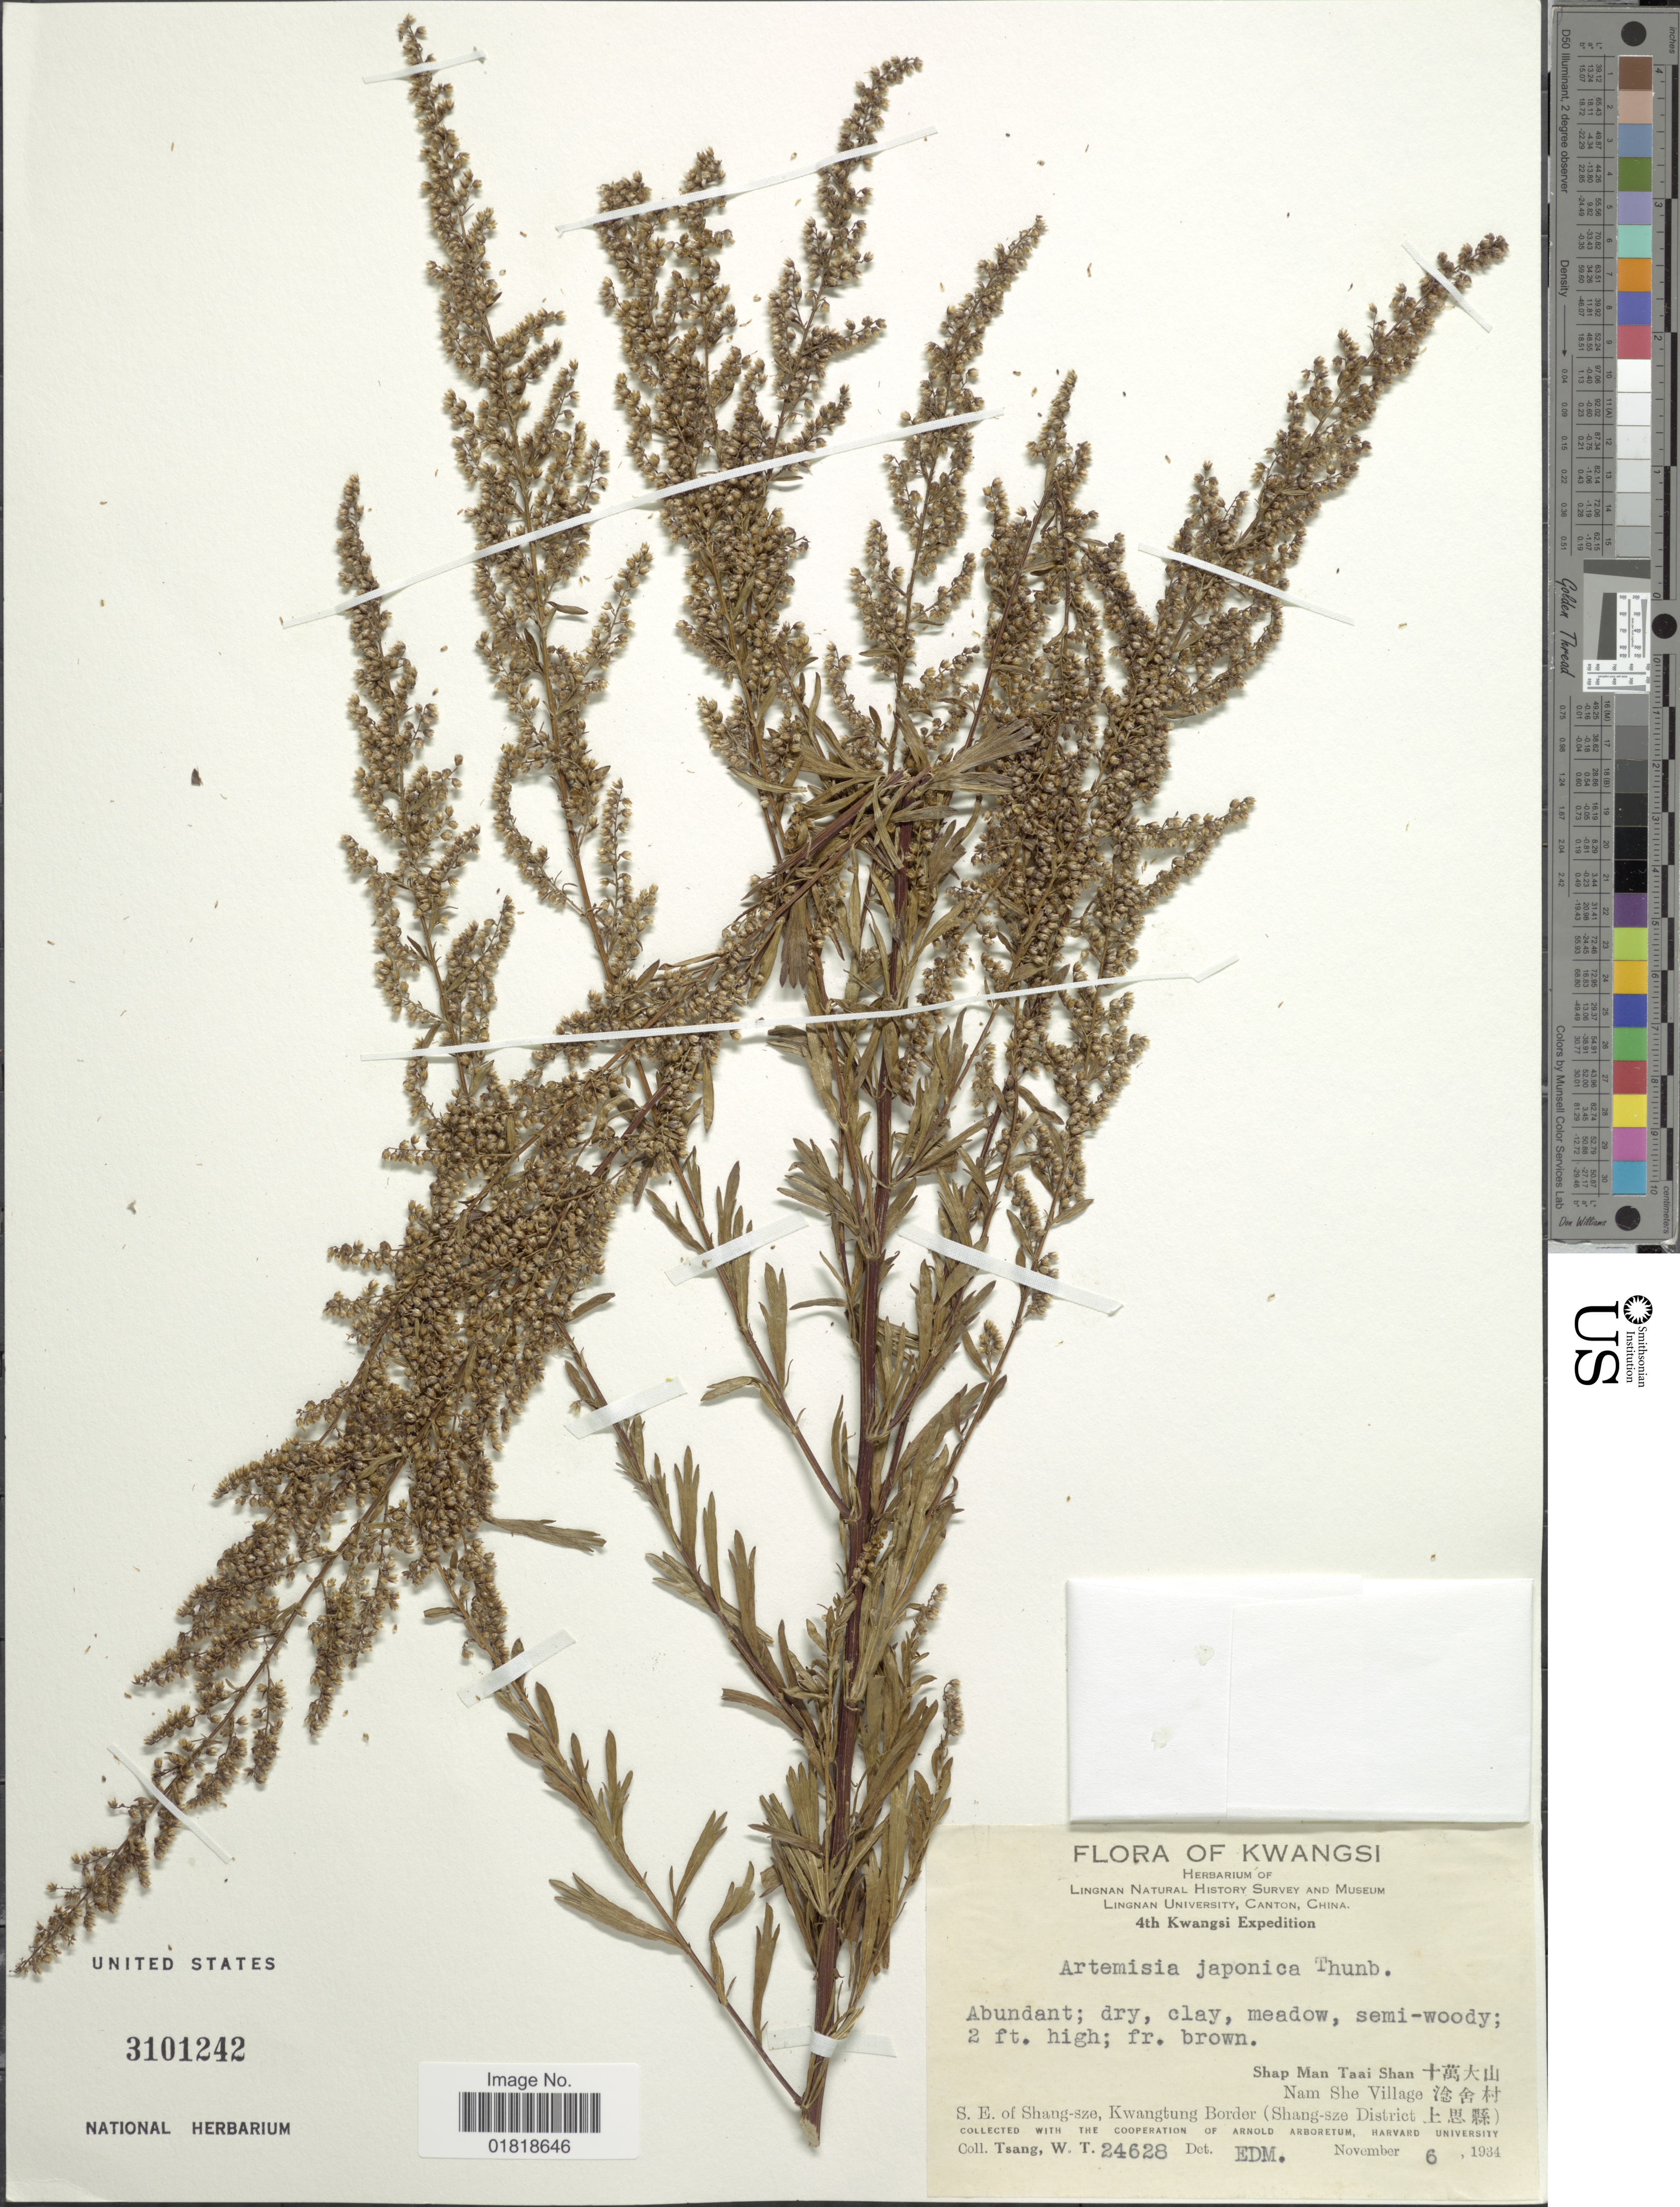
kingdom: Plantae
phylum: Tracheophyta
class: Magnoliopsida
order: Asterales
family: Asteraceae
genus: Artemisia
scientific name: Artemisia japonica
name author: Thunb.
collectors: W. T. Tsang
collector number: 24628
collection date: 1934-11-06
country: China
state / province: Guangxi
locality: Kwangsi, Shap Man Taai Shan, Nam She Village, S.E. of Shang-sze, Kwangtung Border (Shang-sze District)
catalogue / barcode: US 3101242